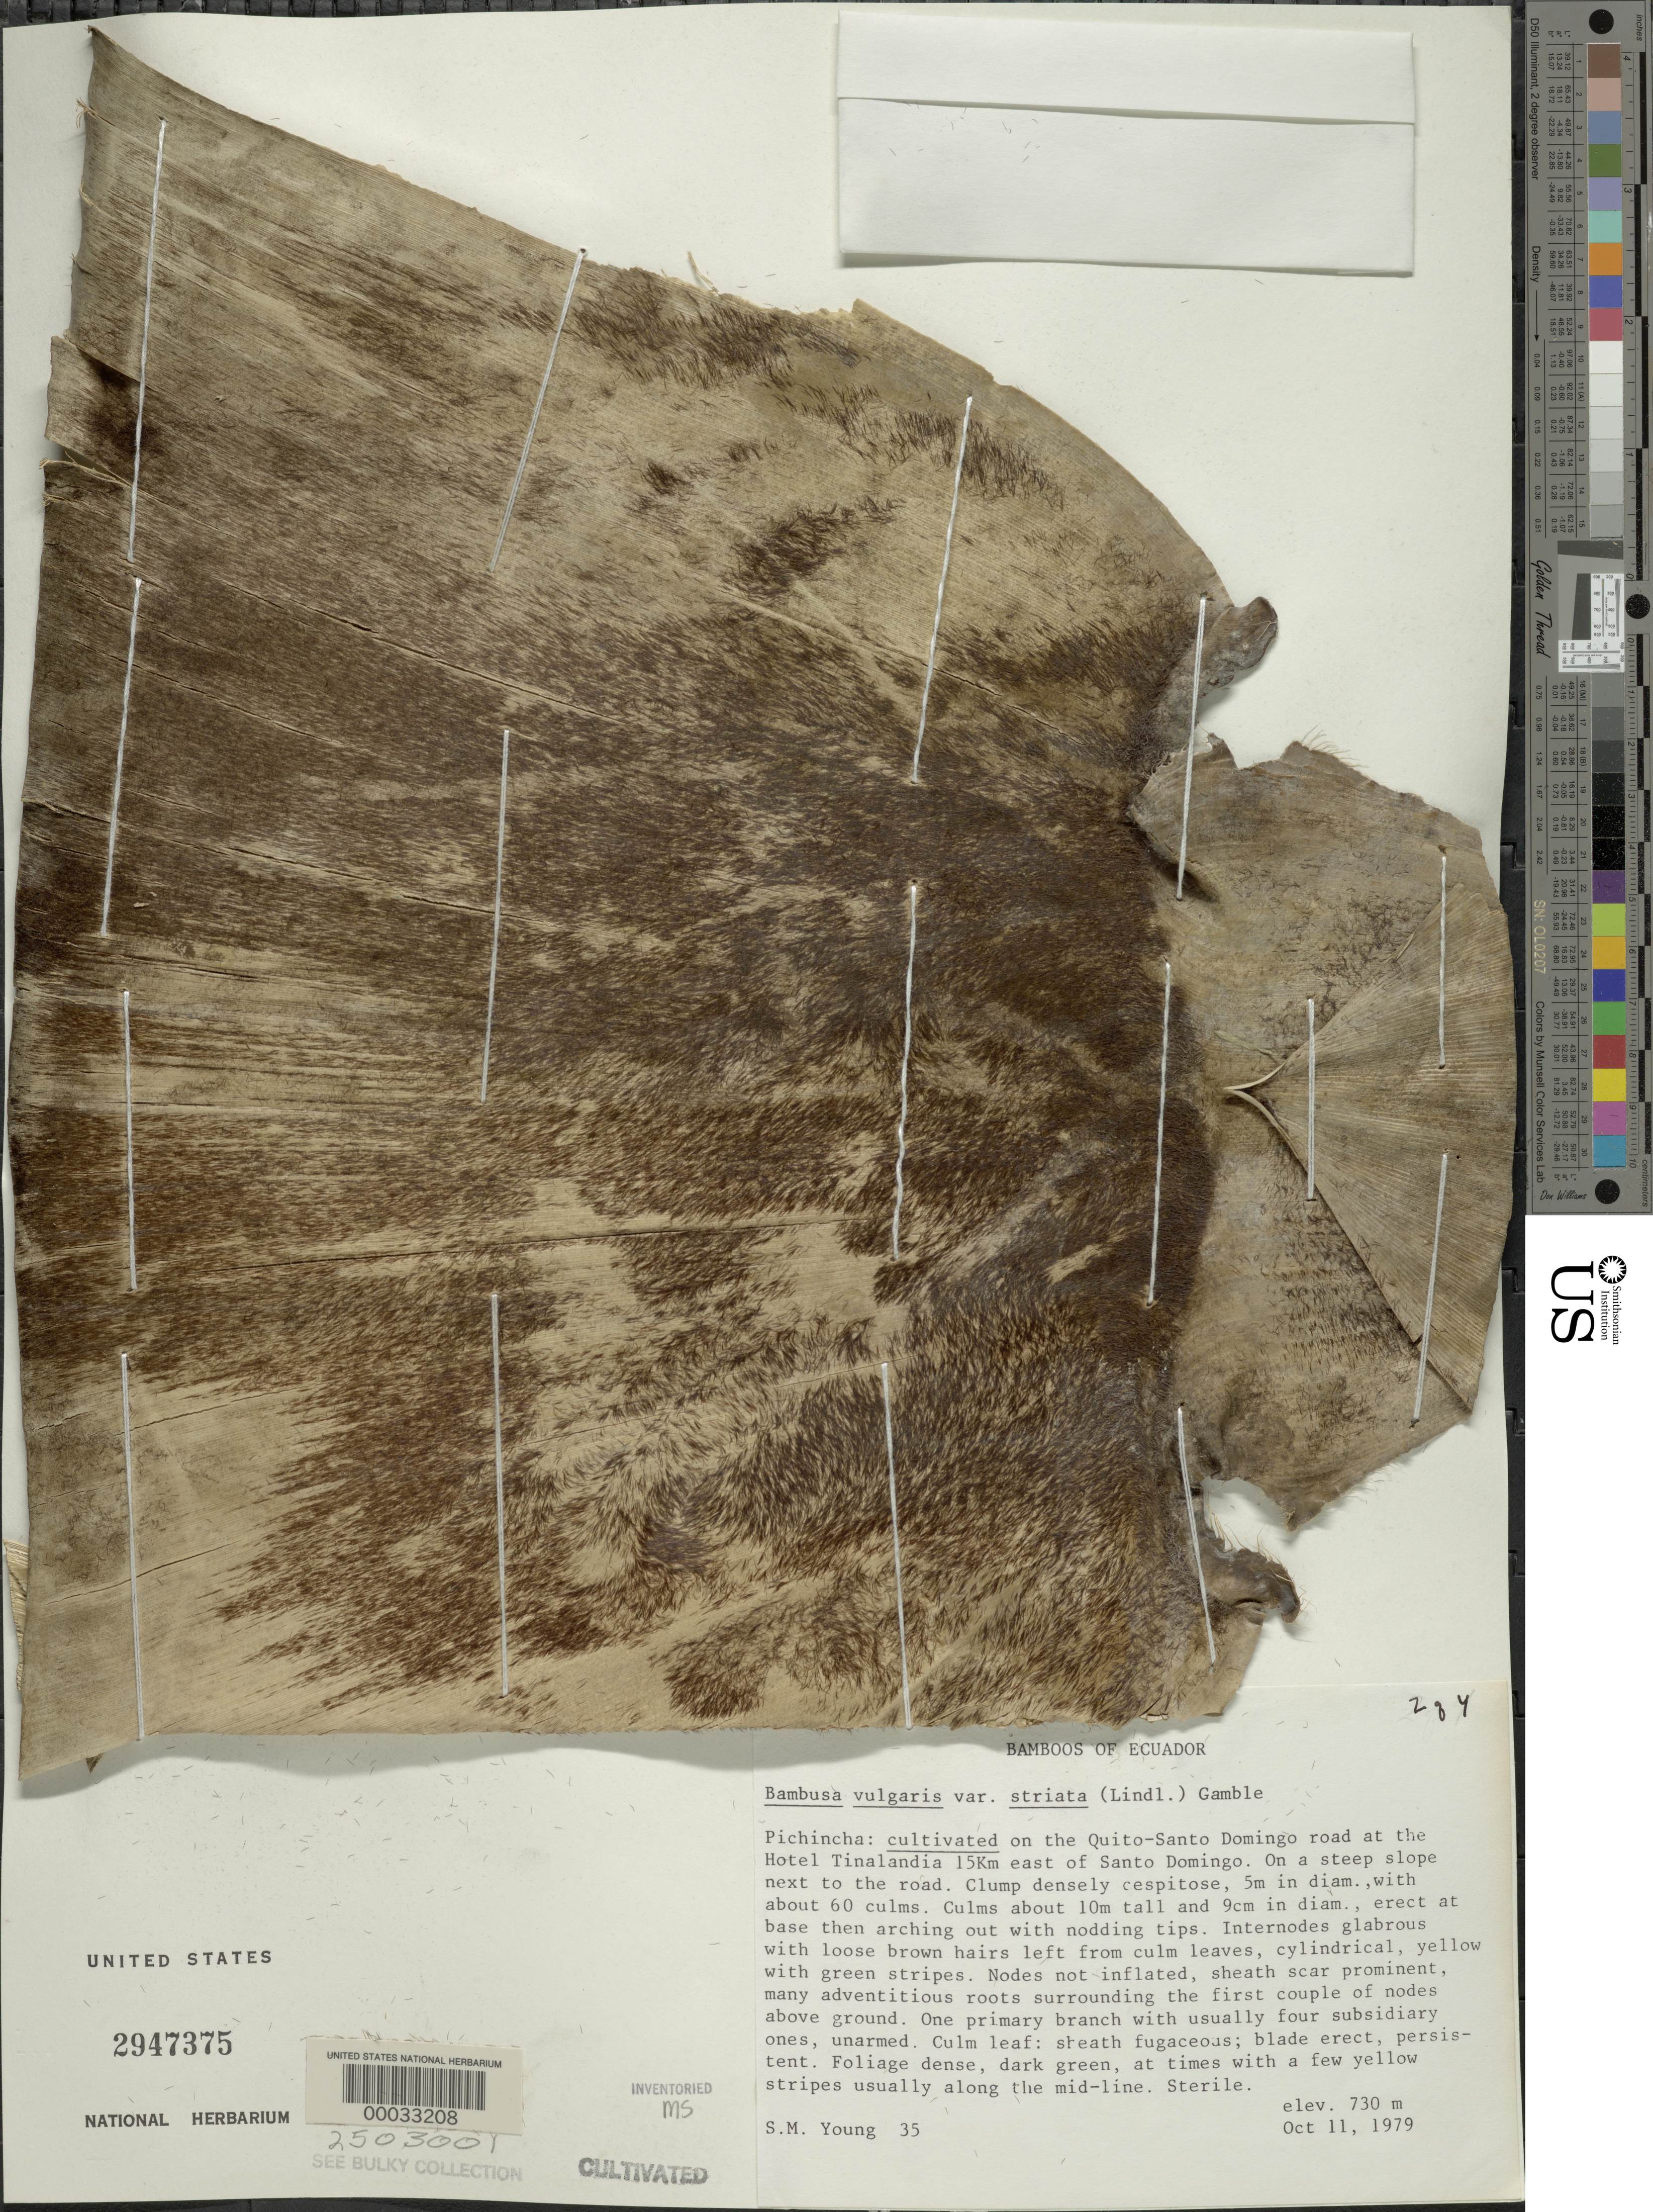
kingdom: Plantae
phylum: Tracheophyta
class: Liliopsida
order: Poales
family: Poaceae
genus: Bambusa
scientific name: Bambusa vulgaris var. striata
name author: (Lodd. ex Lindl.) Gamble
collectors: S. Young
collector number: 35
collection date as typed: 11 Oct 1979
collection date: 1979-10-11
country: Ecuador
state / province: Pichincha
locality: Quito, Santo Domingo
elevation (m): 730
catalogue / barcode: US 2947375